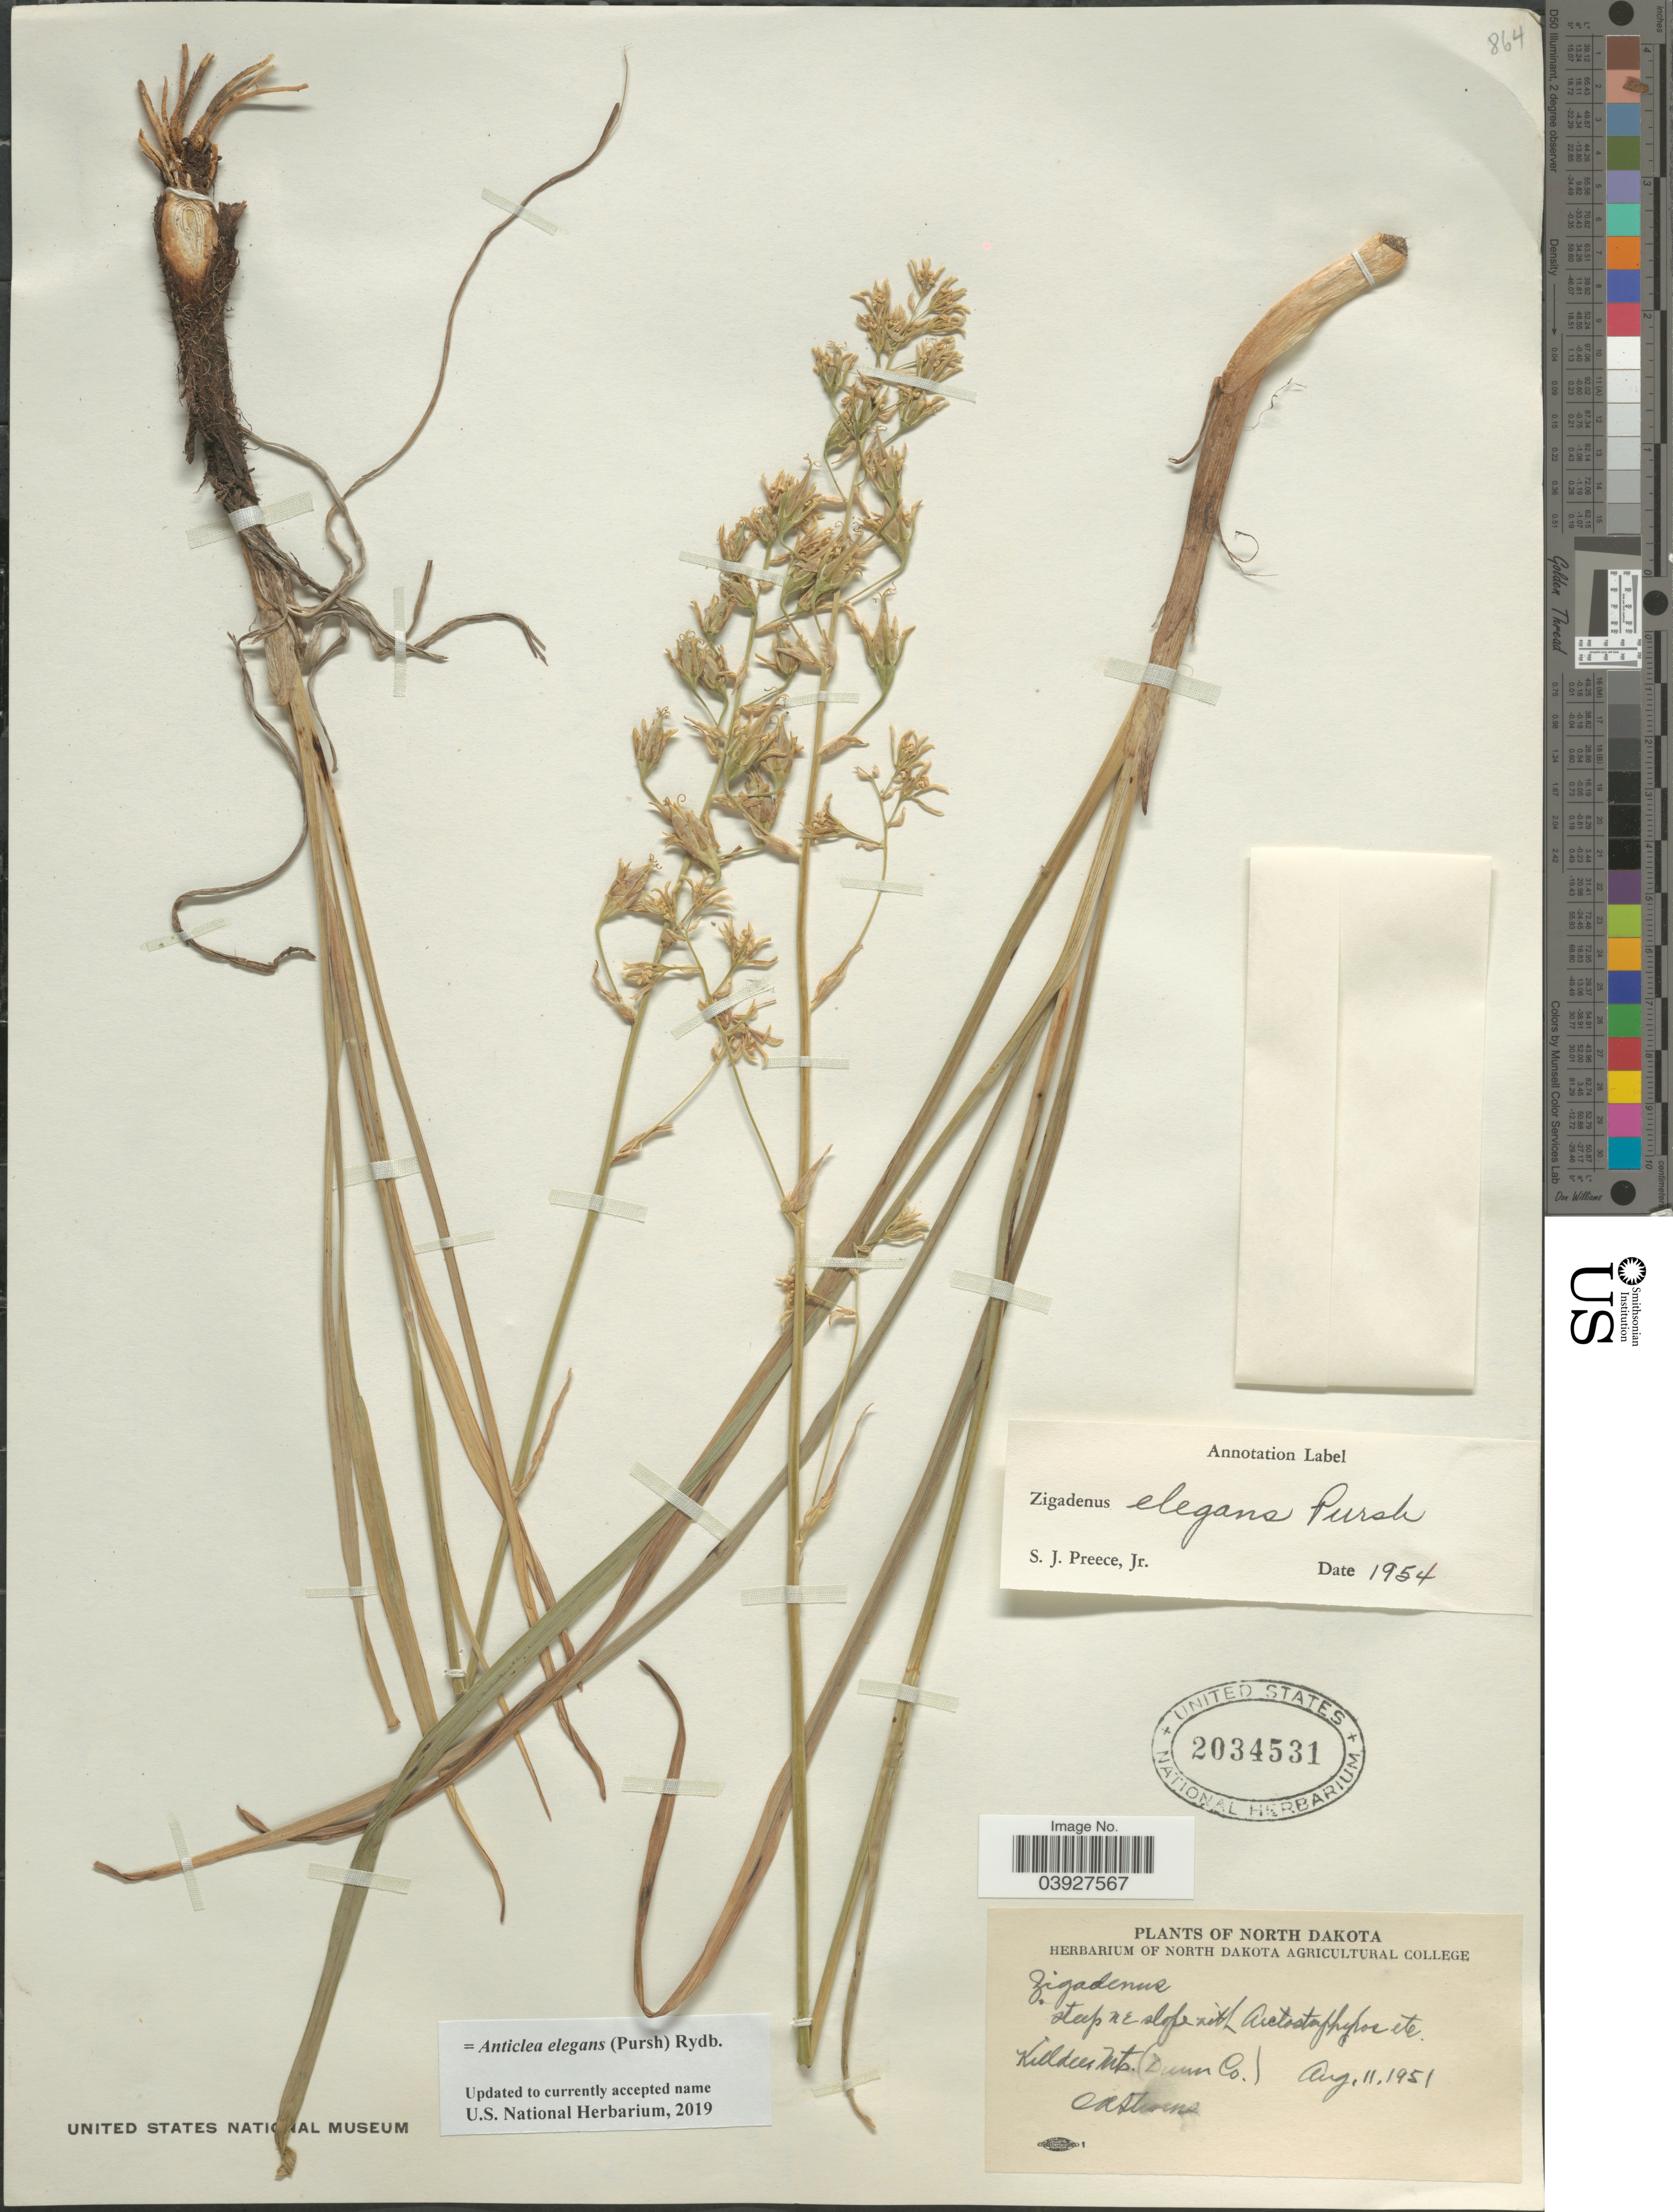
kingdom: Plantae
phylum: Tracheophyta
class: Liliopsida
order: Liliales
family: Melanthiaceae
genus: Anticlea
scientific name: Anticlea elegans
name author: (Pursh) Rydb.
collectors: O. A. Stevens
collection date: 1951-08-11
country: United States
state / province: North Dakota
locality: Killdeer Mts. (Dunn Co.).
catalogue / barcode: US 2034531